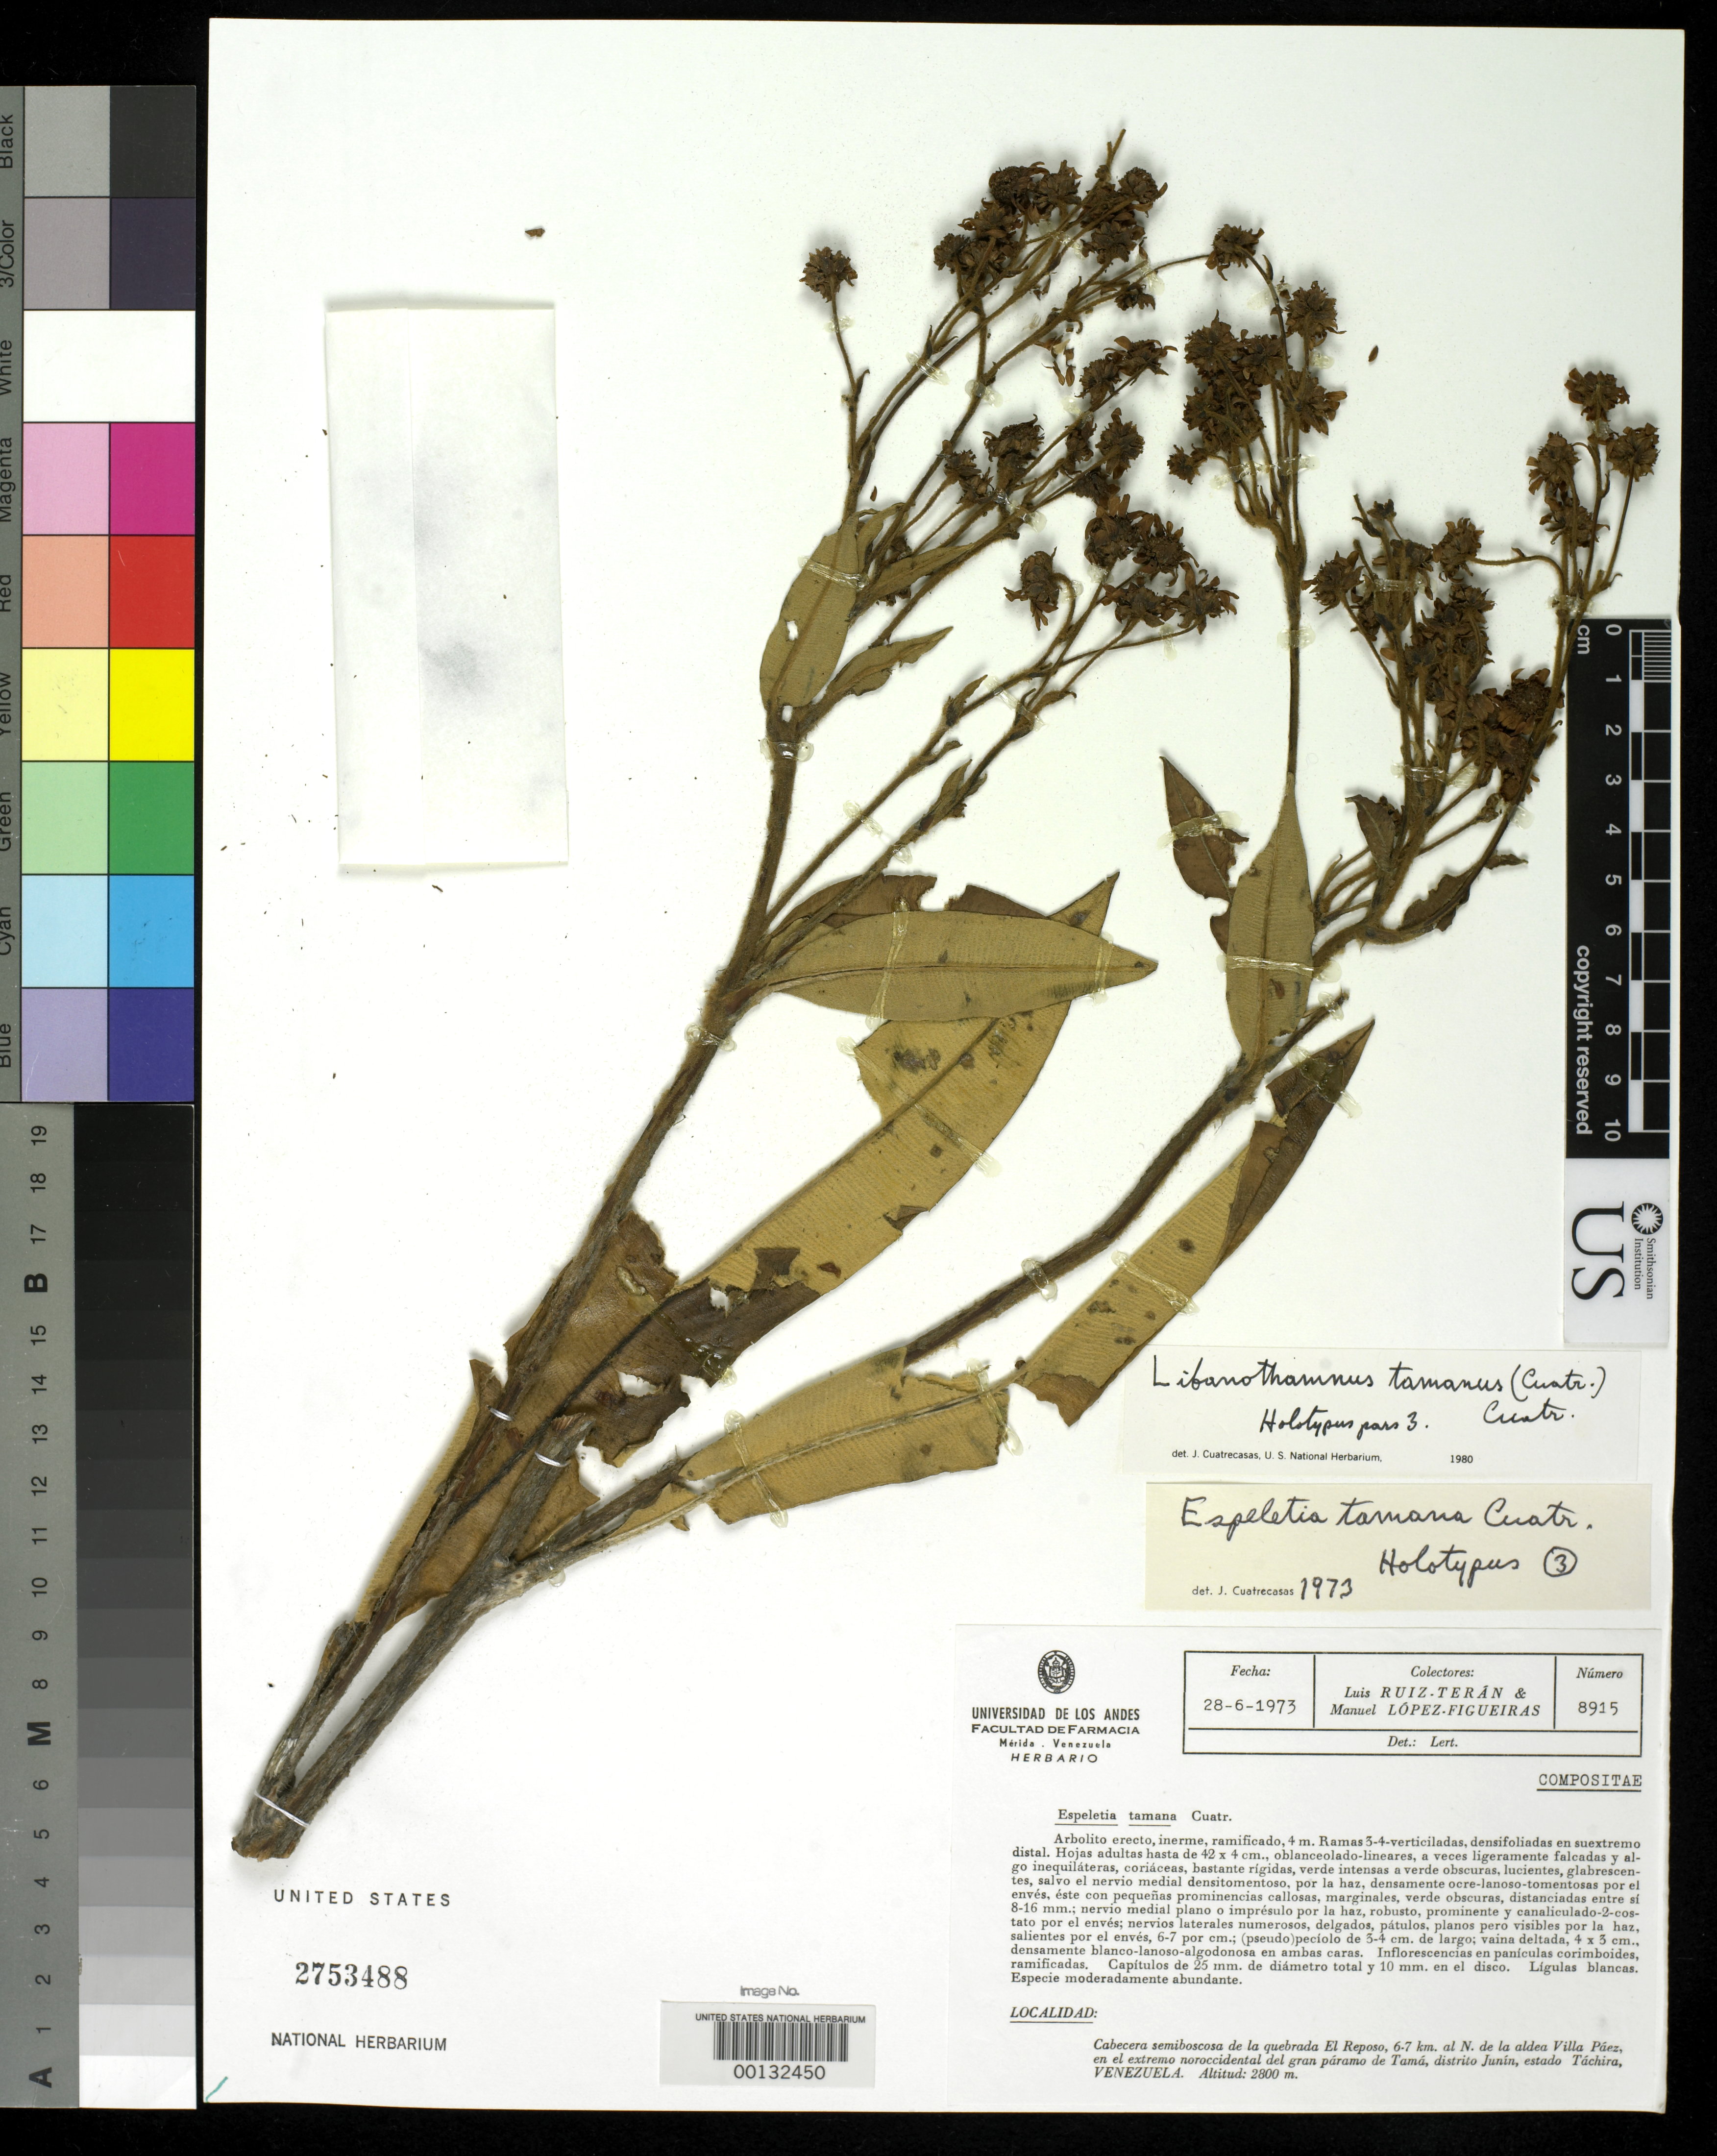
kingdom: Plantae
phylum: Tracheophyta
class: Magnoliopsida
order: Asterales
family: Asteraceae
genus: Espeletia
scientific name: Espeletia tamana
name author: Cuatrec.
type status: Holotype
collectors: L. E. Ruíz-Terán & M. López Figueiras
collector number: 8915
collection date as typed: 28 Jun 1973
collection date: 1973-06-28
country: Venezuela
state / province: Tachira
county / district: Junin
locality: Quebrada El Reposo, 6-7 km N de La Aldea Villa Paez, extremo Nor Occidental de Gran Páramo de Tama.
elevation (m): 2800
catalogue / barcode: US 2753488